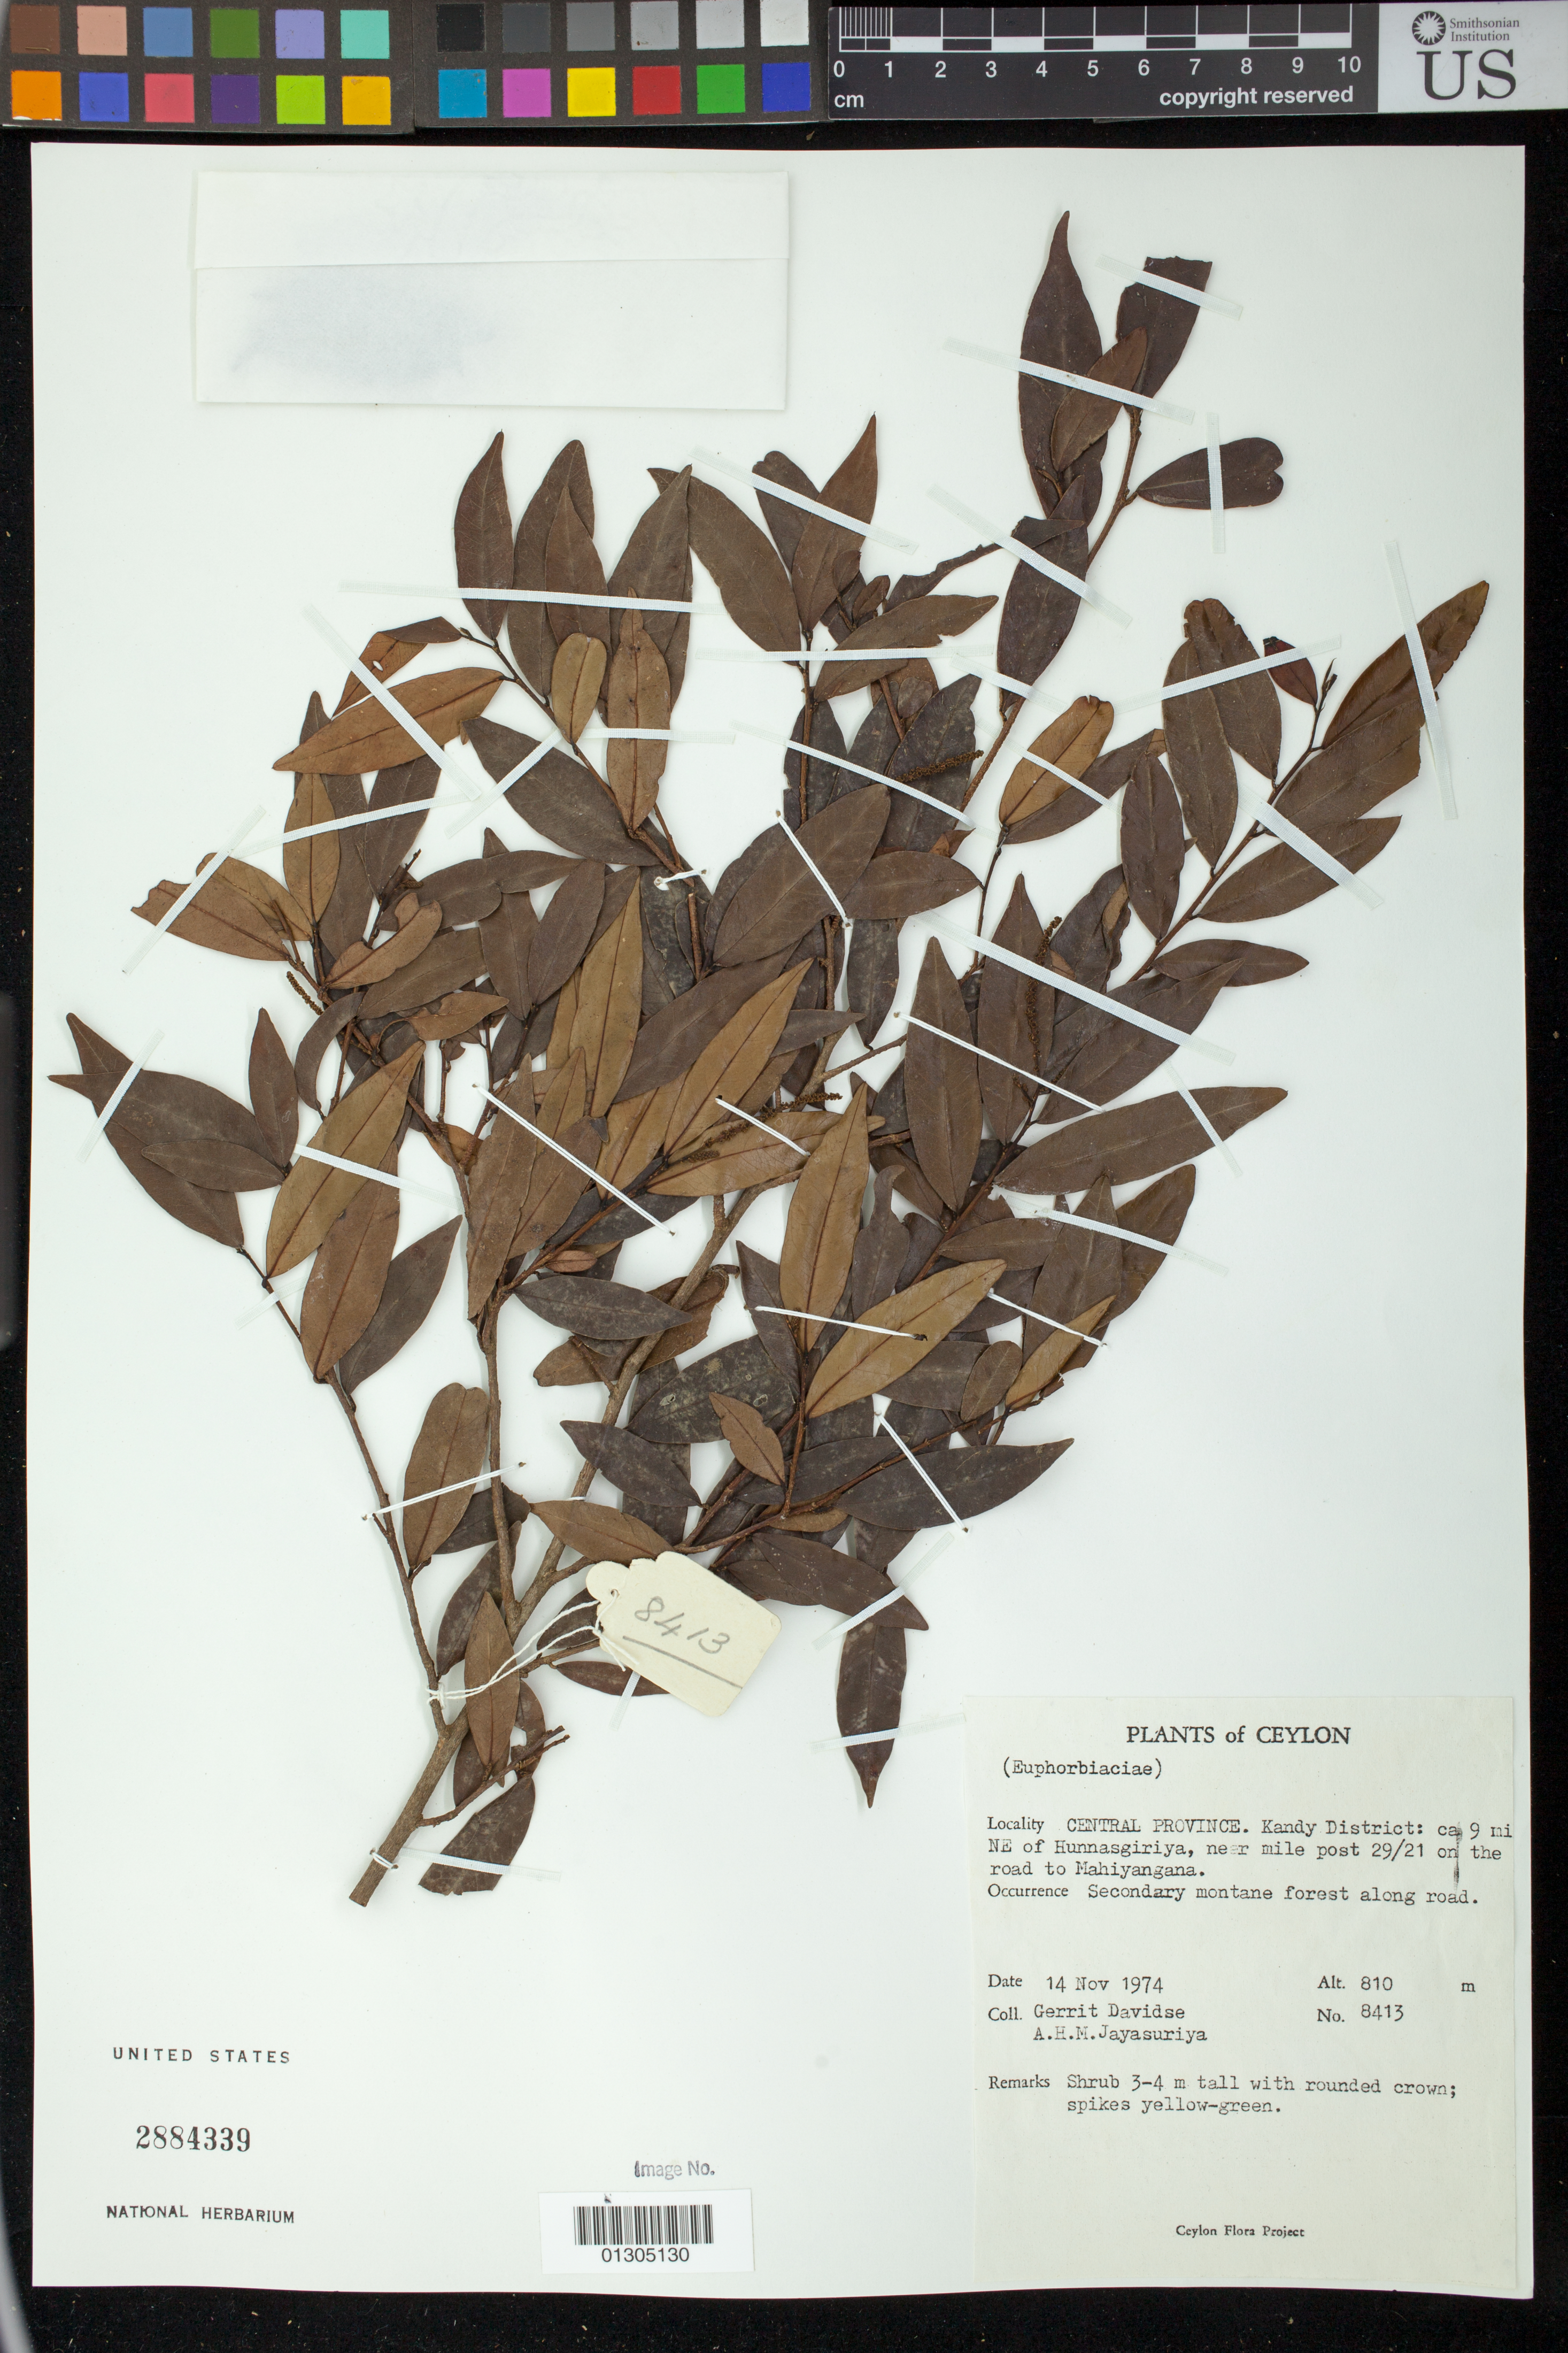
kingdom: Plantae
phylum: Tracheophyta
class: Magnoliopsida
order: Malpighiales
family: Euphorbiaceae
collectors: G. Davidse & A. H. Jayasuriya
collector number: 8413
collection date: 1974-11-14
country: Sri Lanka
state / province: Central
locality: Kandy District: ca 9 mi NE of Hunnasgiriya, near mile post 29/21 on the road to Mahiyangana.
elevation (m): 810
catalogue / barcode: US 2884339